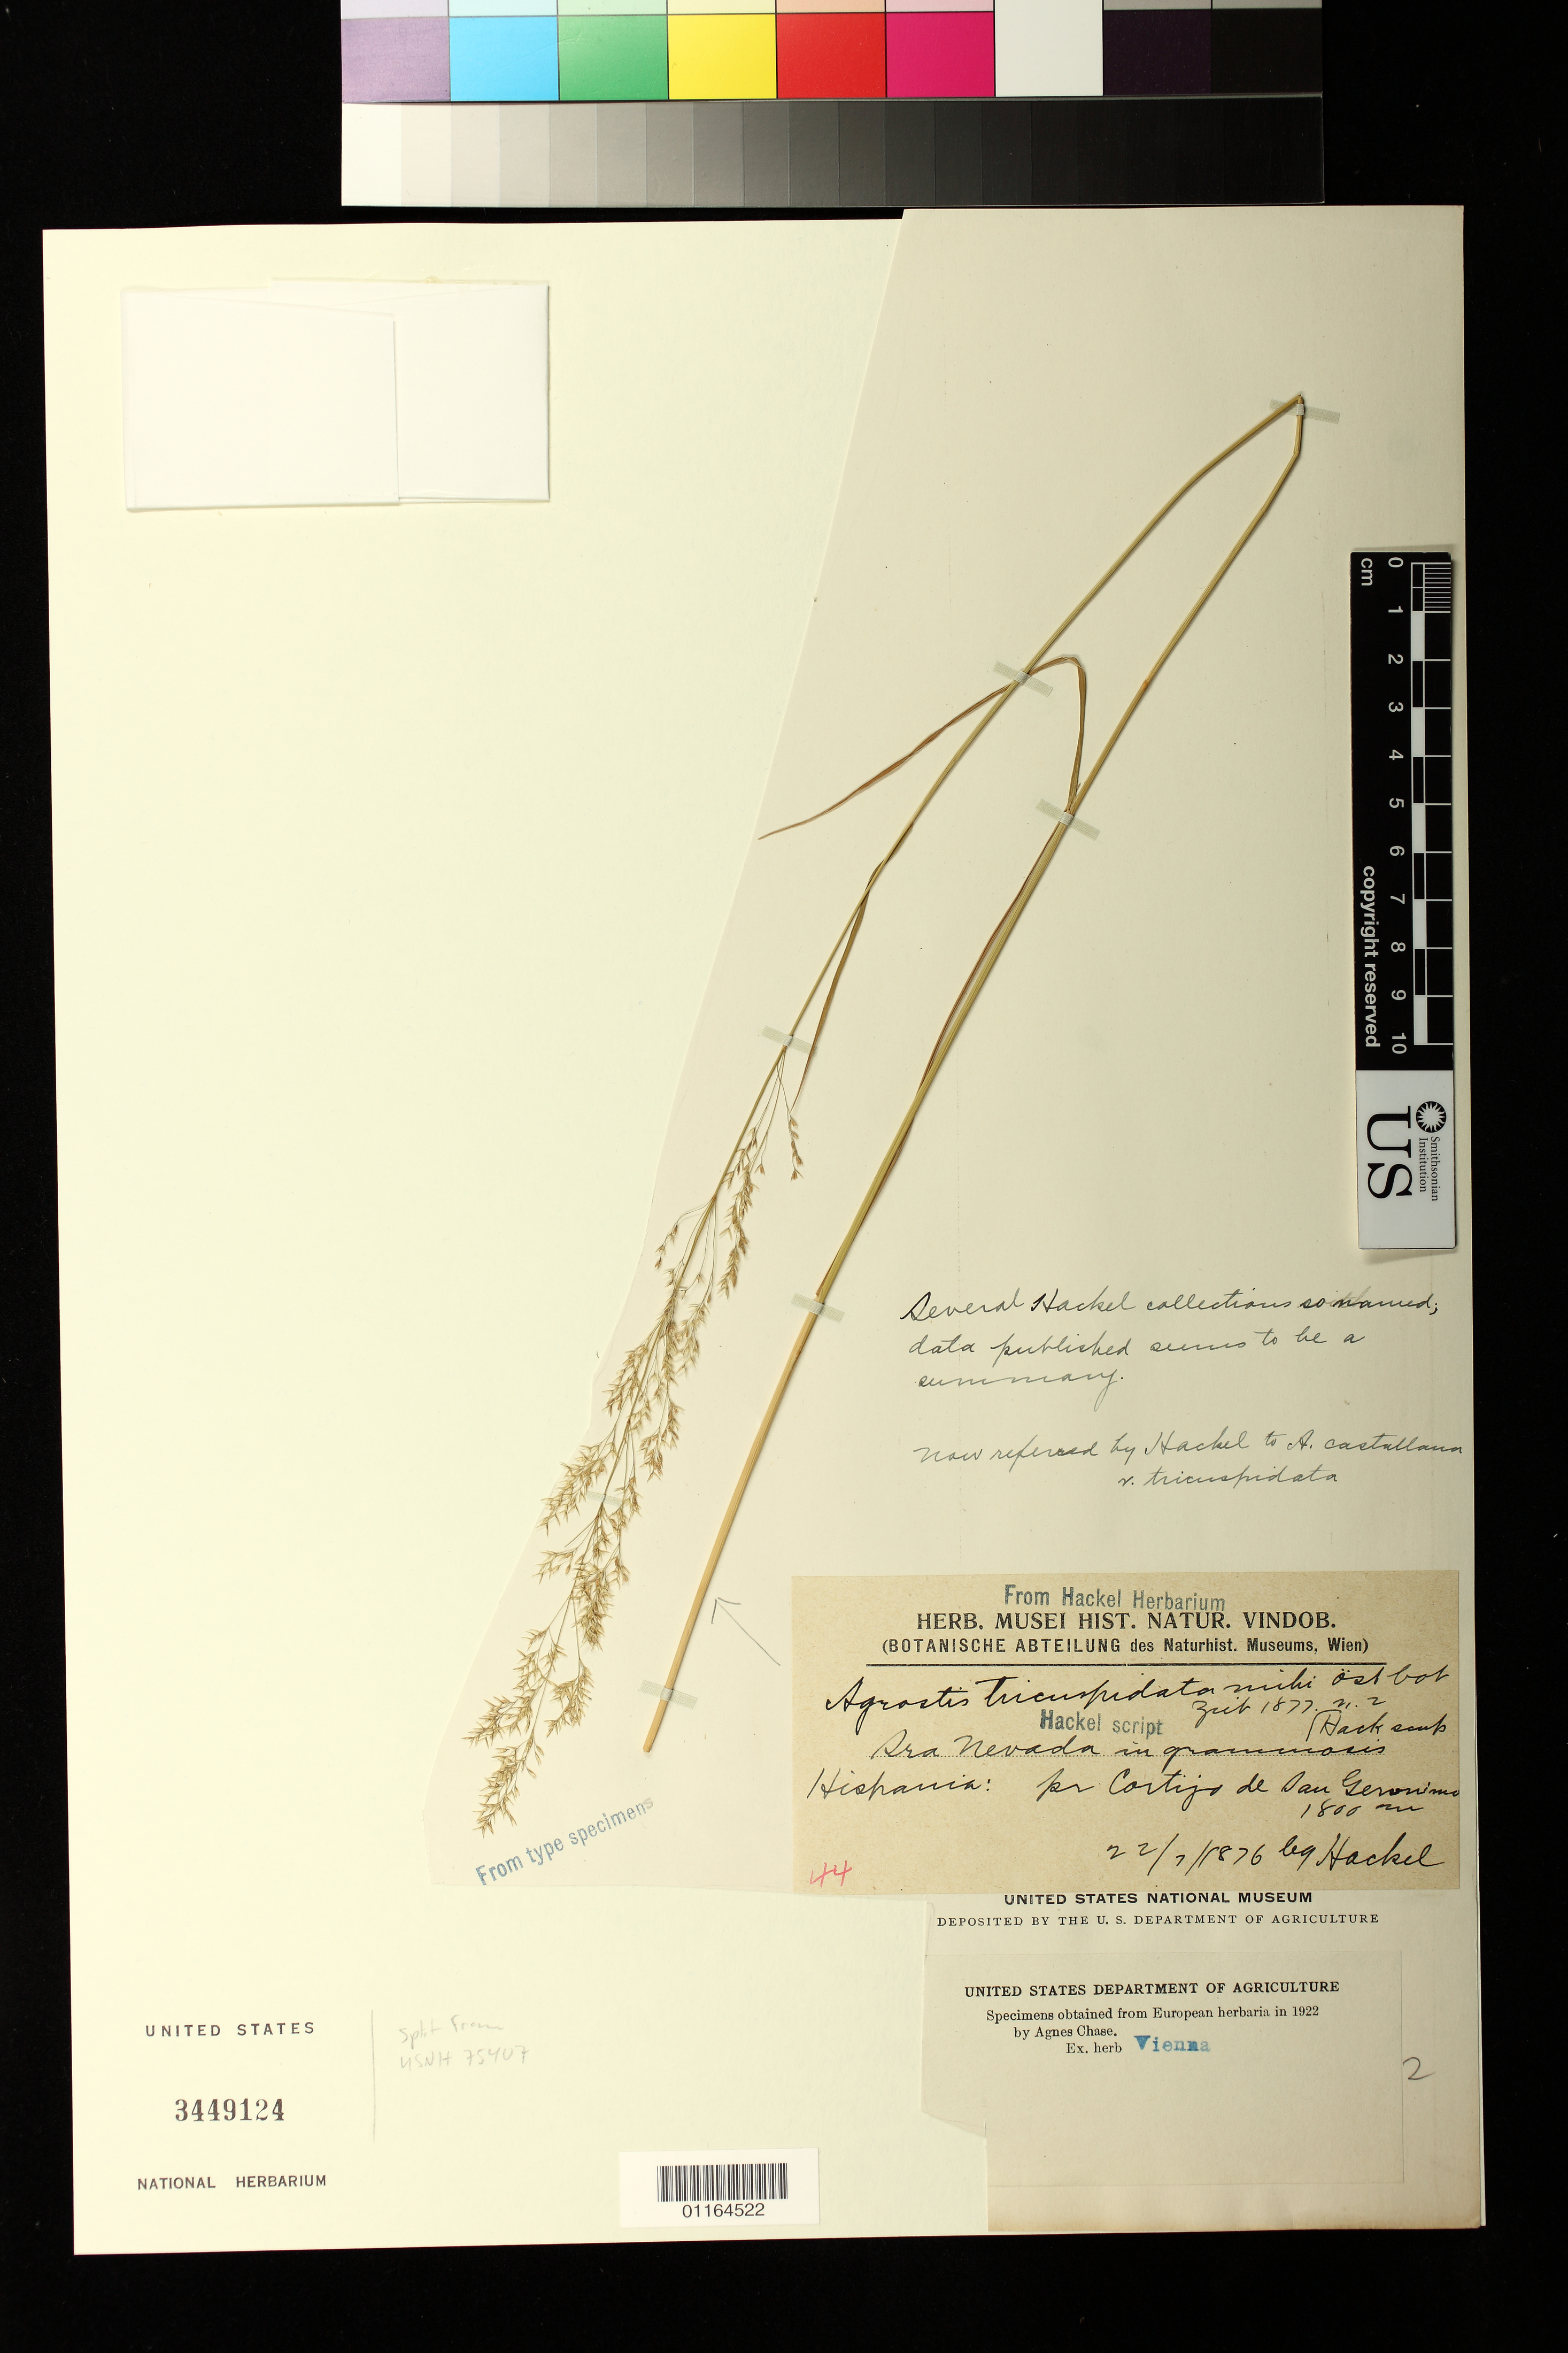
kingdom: Plantae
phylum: Tracheophyta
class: Liliopsida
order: Poales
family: Poaceae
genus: Agrostis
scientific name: Agrostis tricuspidata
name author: Hack.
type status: Syntype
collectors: E. Hackel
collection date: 1876-07-22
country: Spain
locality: Sra. Nevada in graminosis. Hispania: pr. Cortijo de San Geronimo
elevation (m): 1800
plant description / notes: Fragmentary material of type specimen ex herb. Hackel (Vienna).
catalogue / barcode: US 3449124